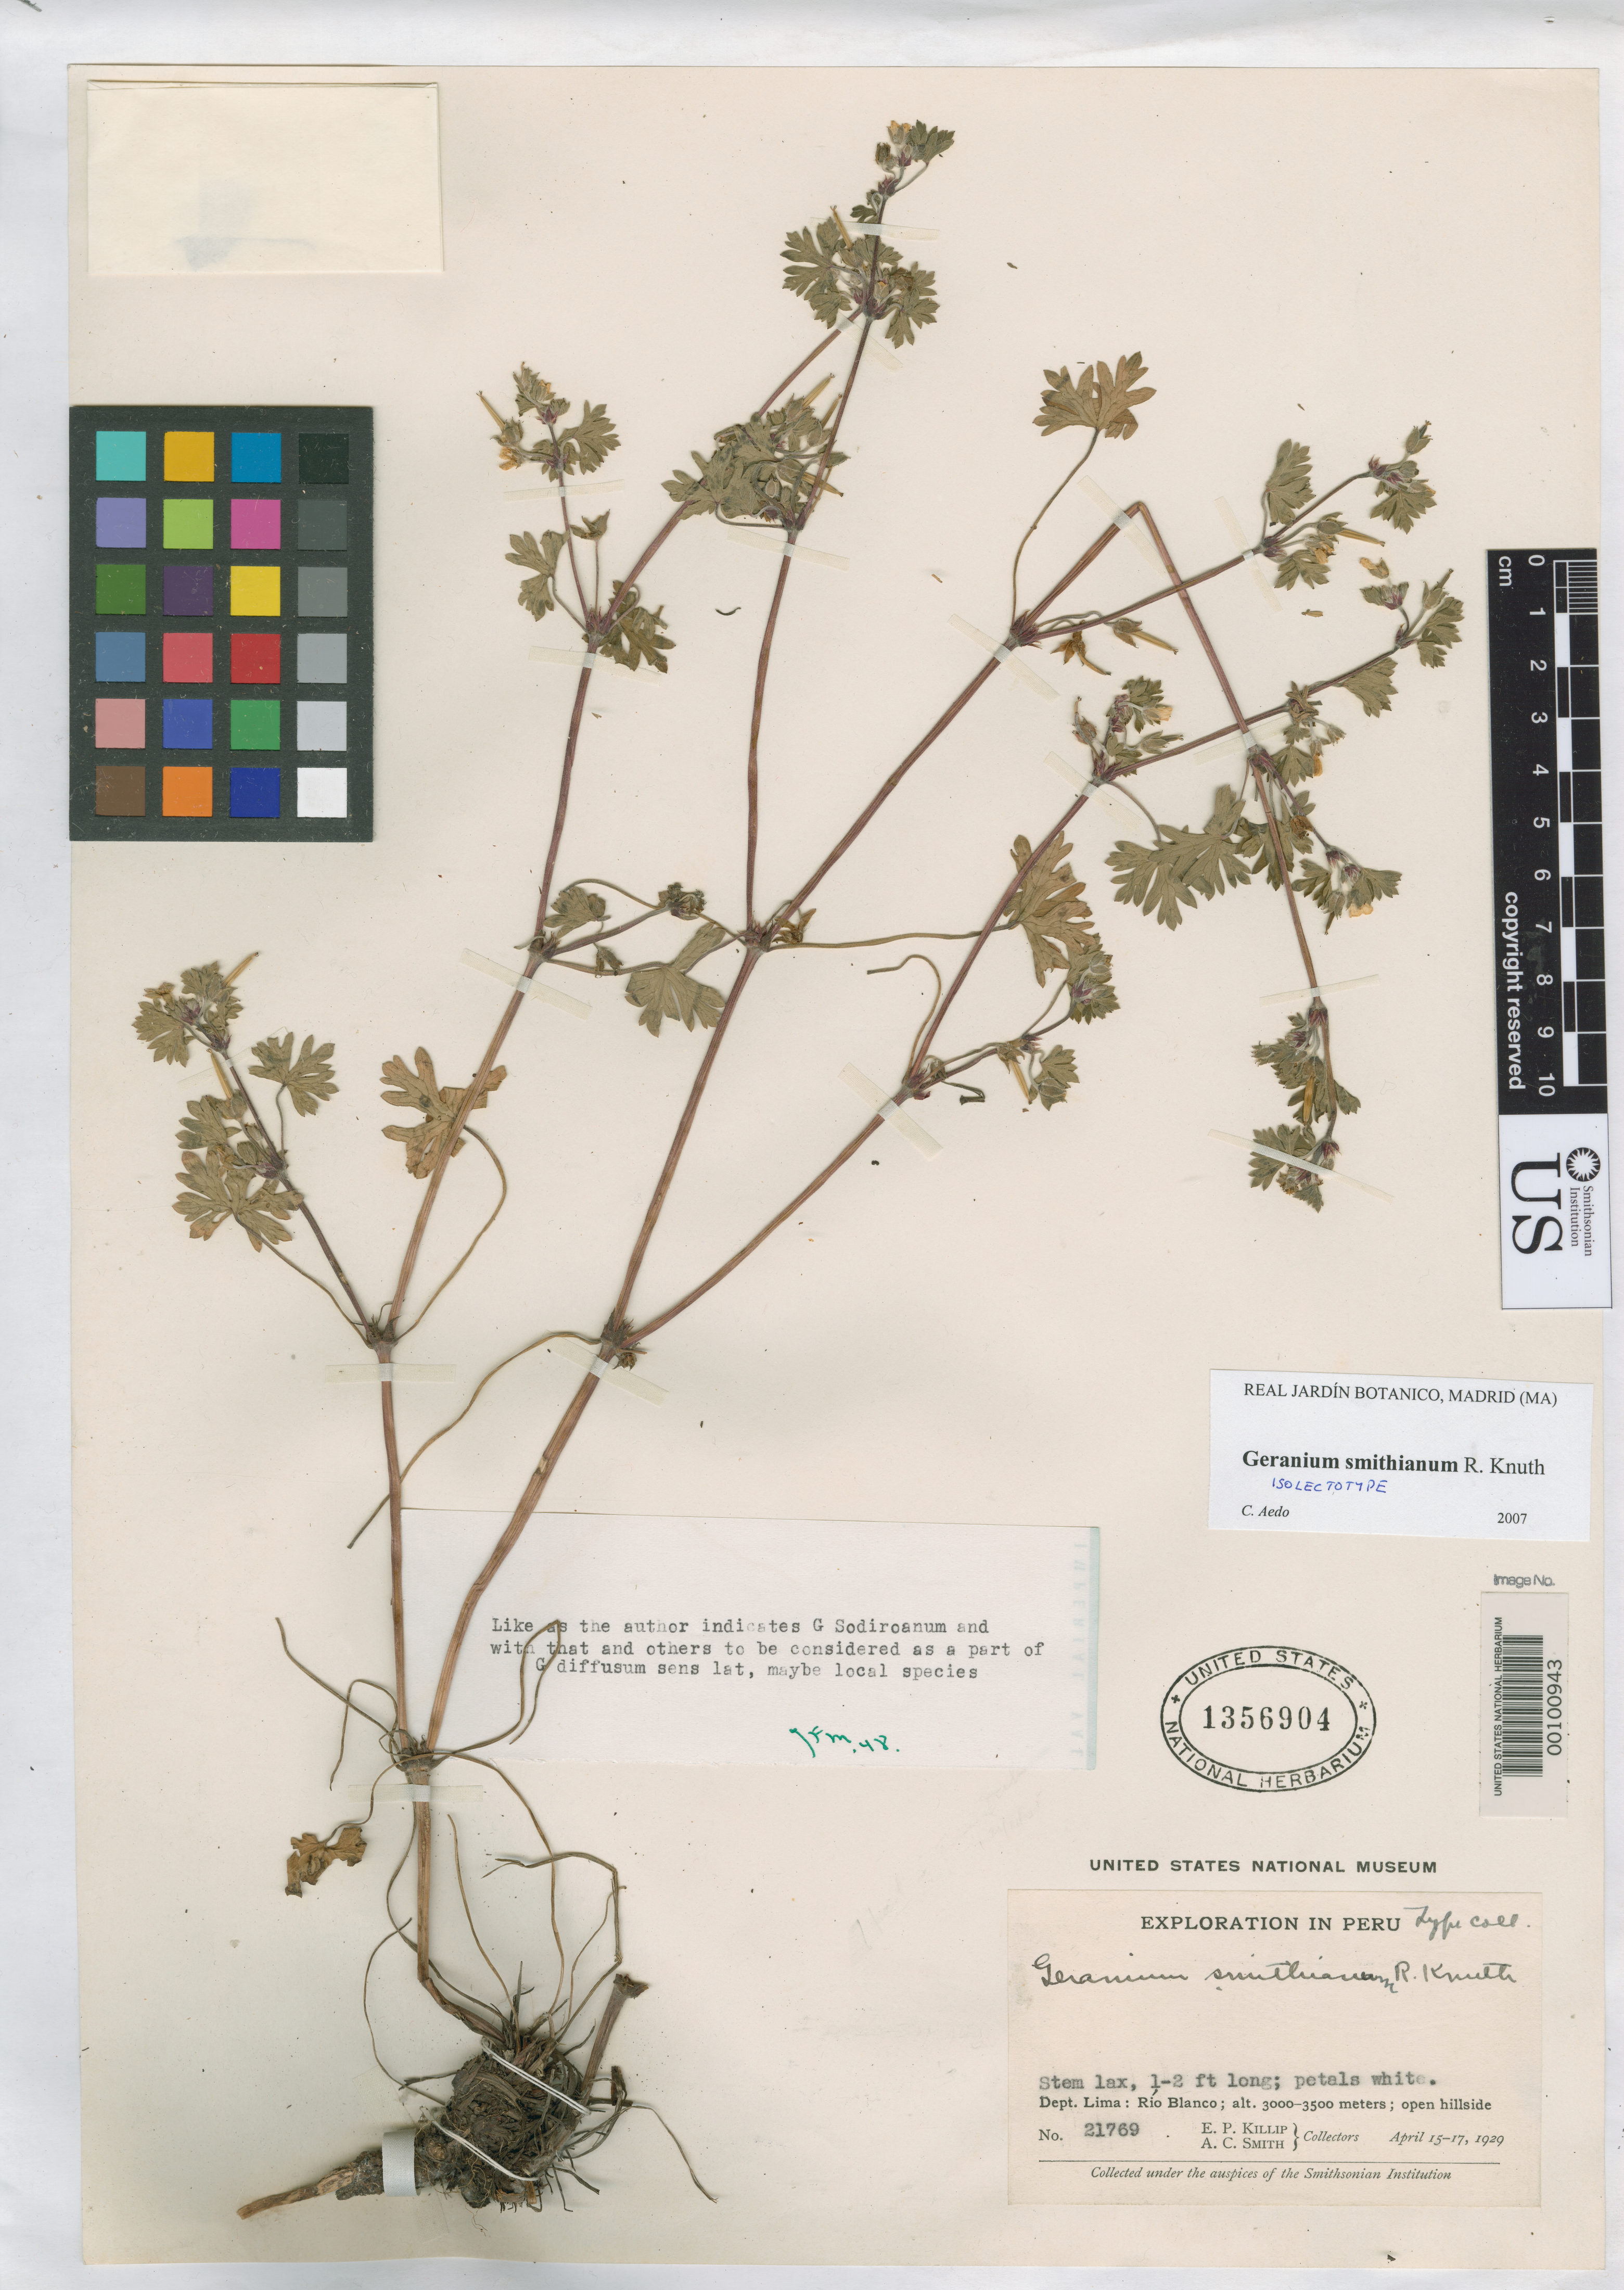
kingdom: Plantae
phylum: Tracheophyta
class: Magnoliopsida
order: Geraniales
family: Geraniaceae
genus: Geranium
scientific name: Geranium smithianum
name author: R. Knuth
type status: Isotype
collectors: E. P. Killip & A. C. Smith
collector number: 21769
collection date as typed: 1929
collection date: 1929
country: Peru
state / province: Lima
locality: Rio Blanco.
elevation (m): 3000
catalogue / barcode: US 1356904